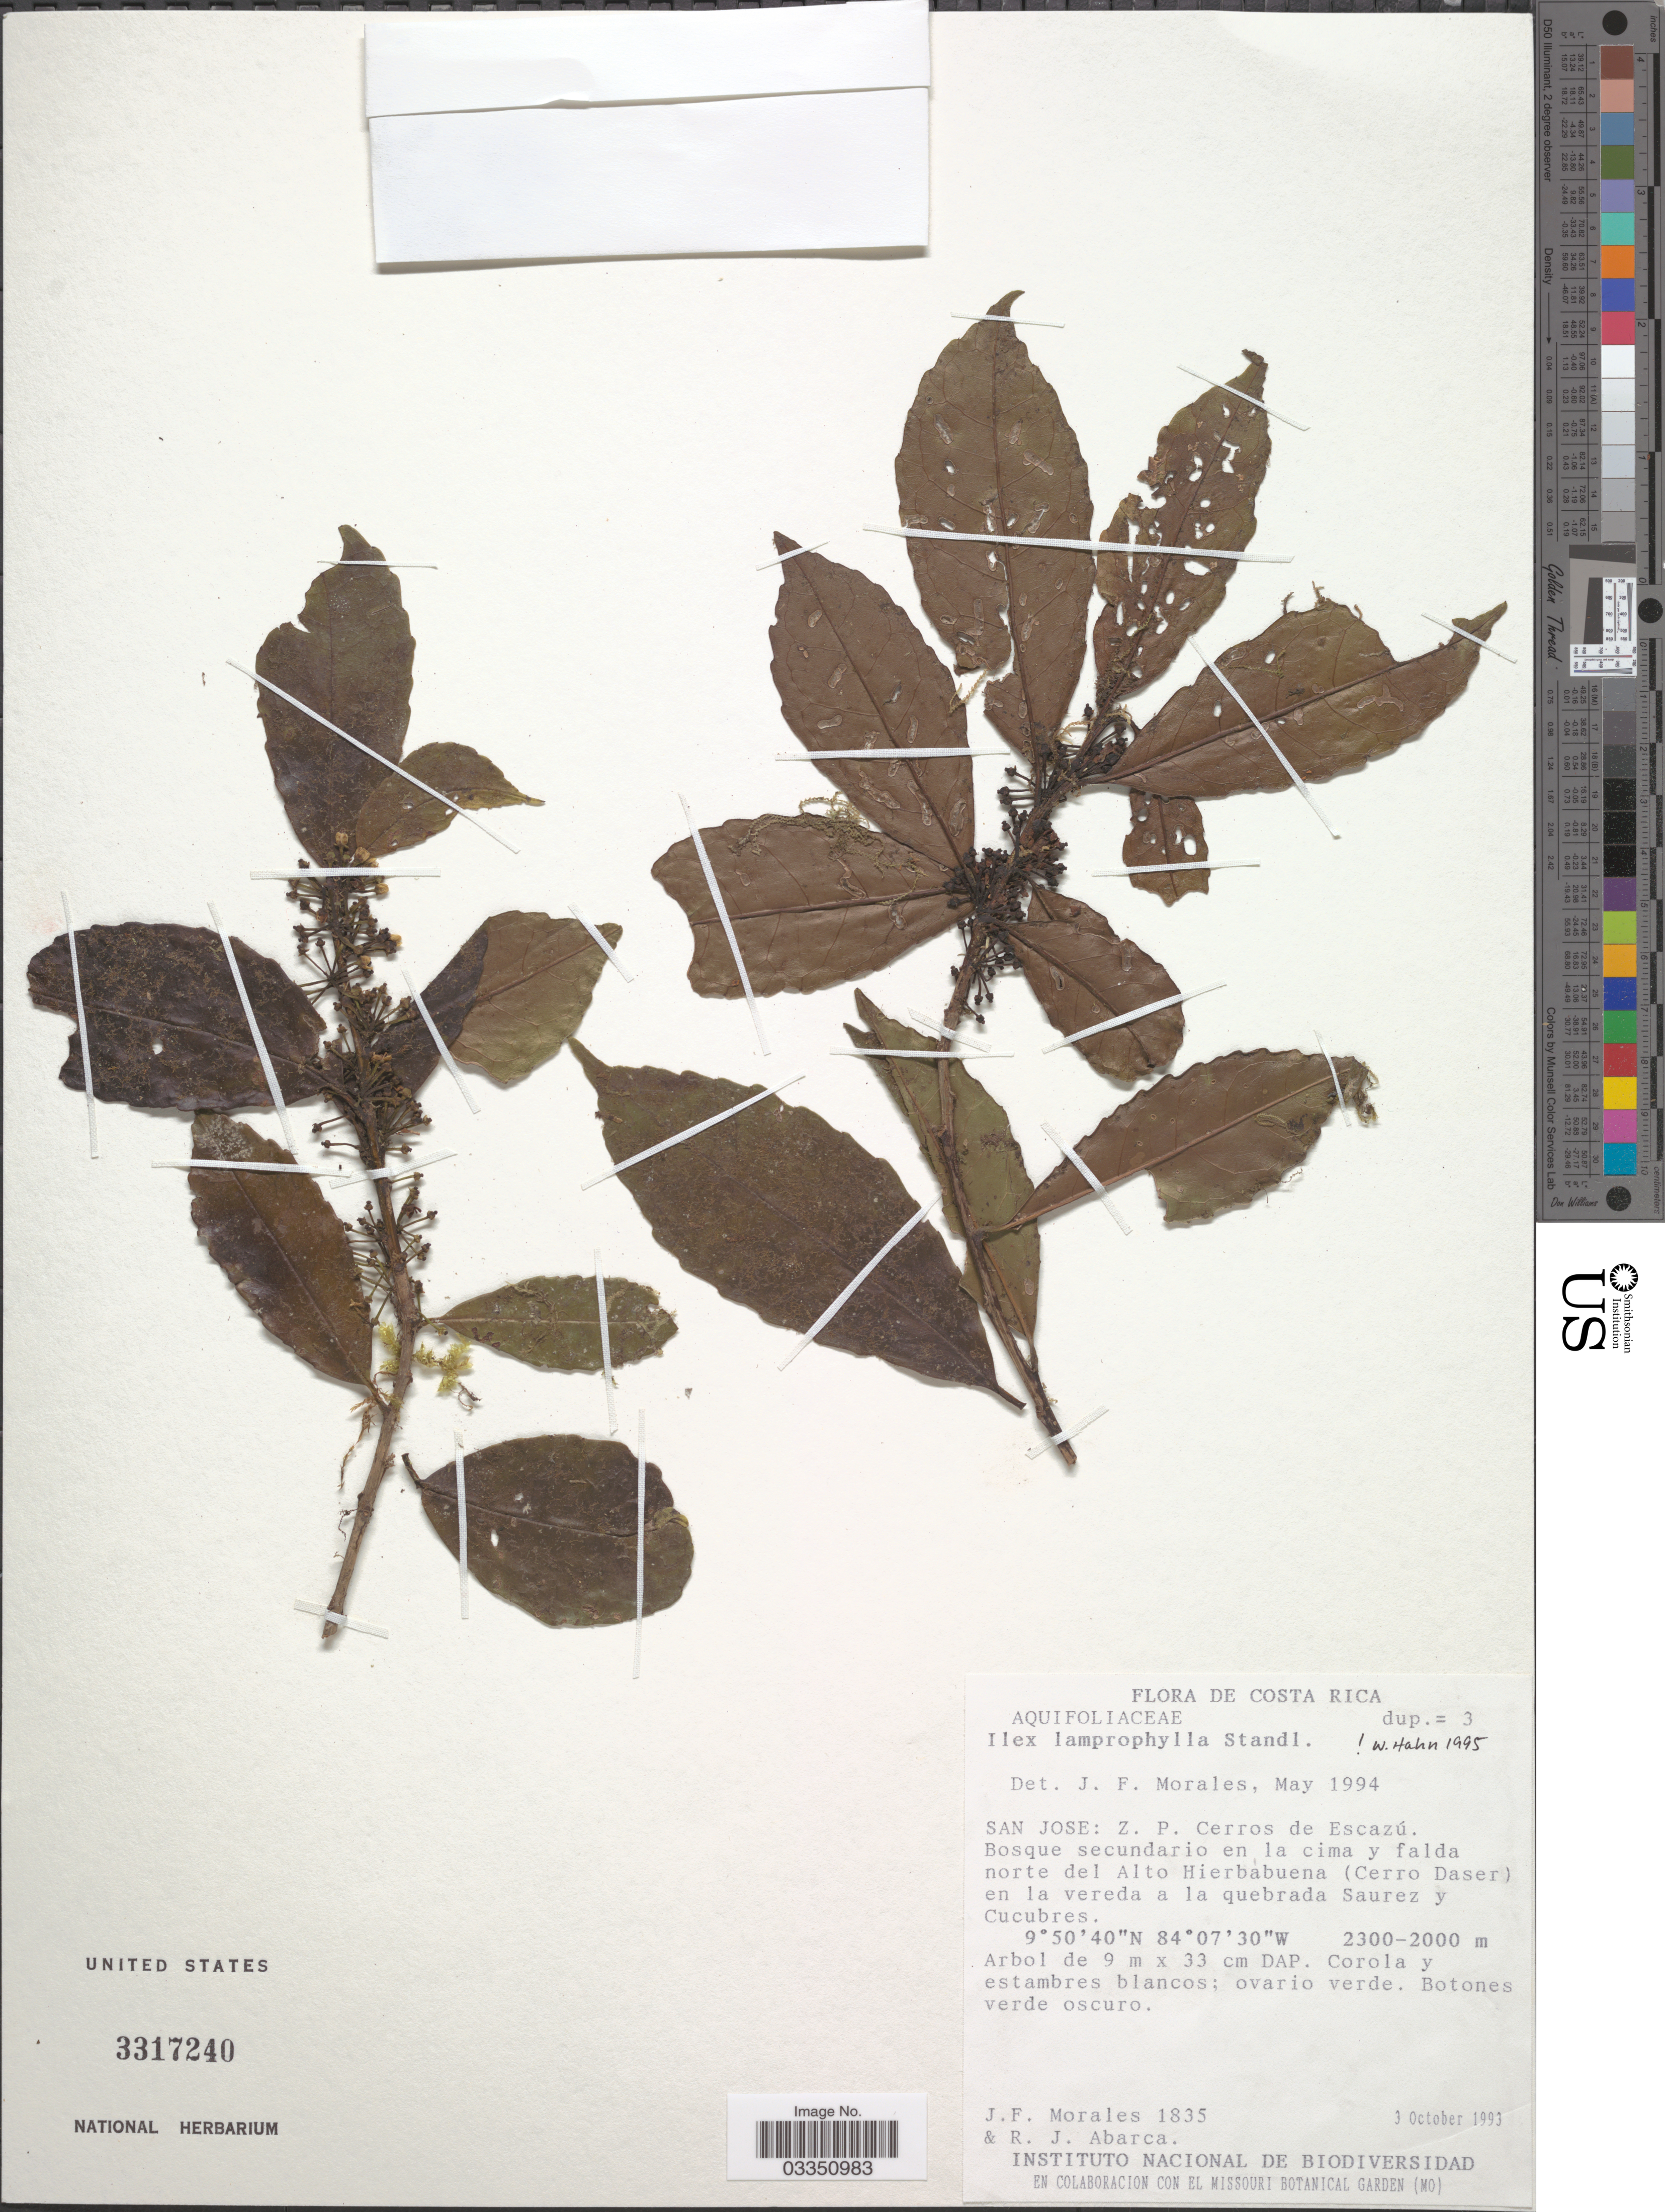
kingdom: Plantae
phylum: Tracheophyta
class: Magnoliopsida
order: Aquifoliales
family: Aquifoliaceae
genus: Ilex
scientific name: Ilex lamprophylla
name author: Standl.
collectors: J. Morales & R. J. Abarca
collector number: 1835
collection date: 1993-10-03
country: Costa Rica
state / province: San José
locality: Z.P. Cerros de Escazú. Bosque secundario en la cima y falda norte del Alto Hierbabuena (Cerro Daser) en la vereda a la quebrada Saurez y Cucubres.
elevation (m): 2000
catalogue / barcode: US 3317240